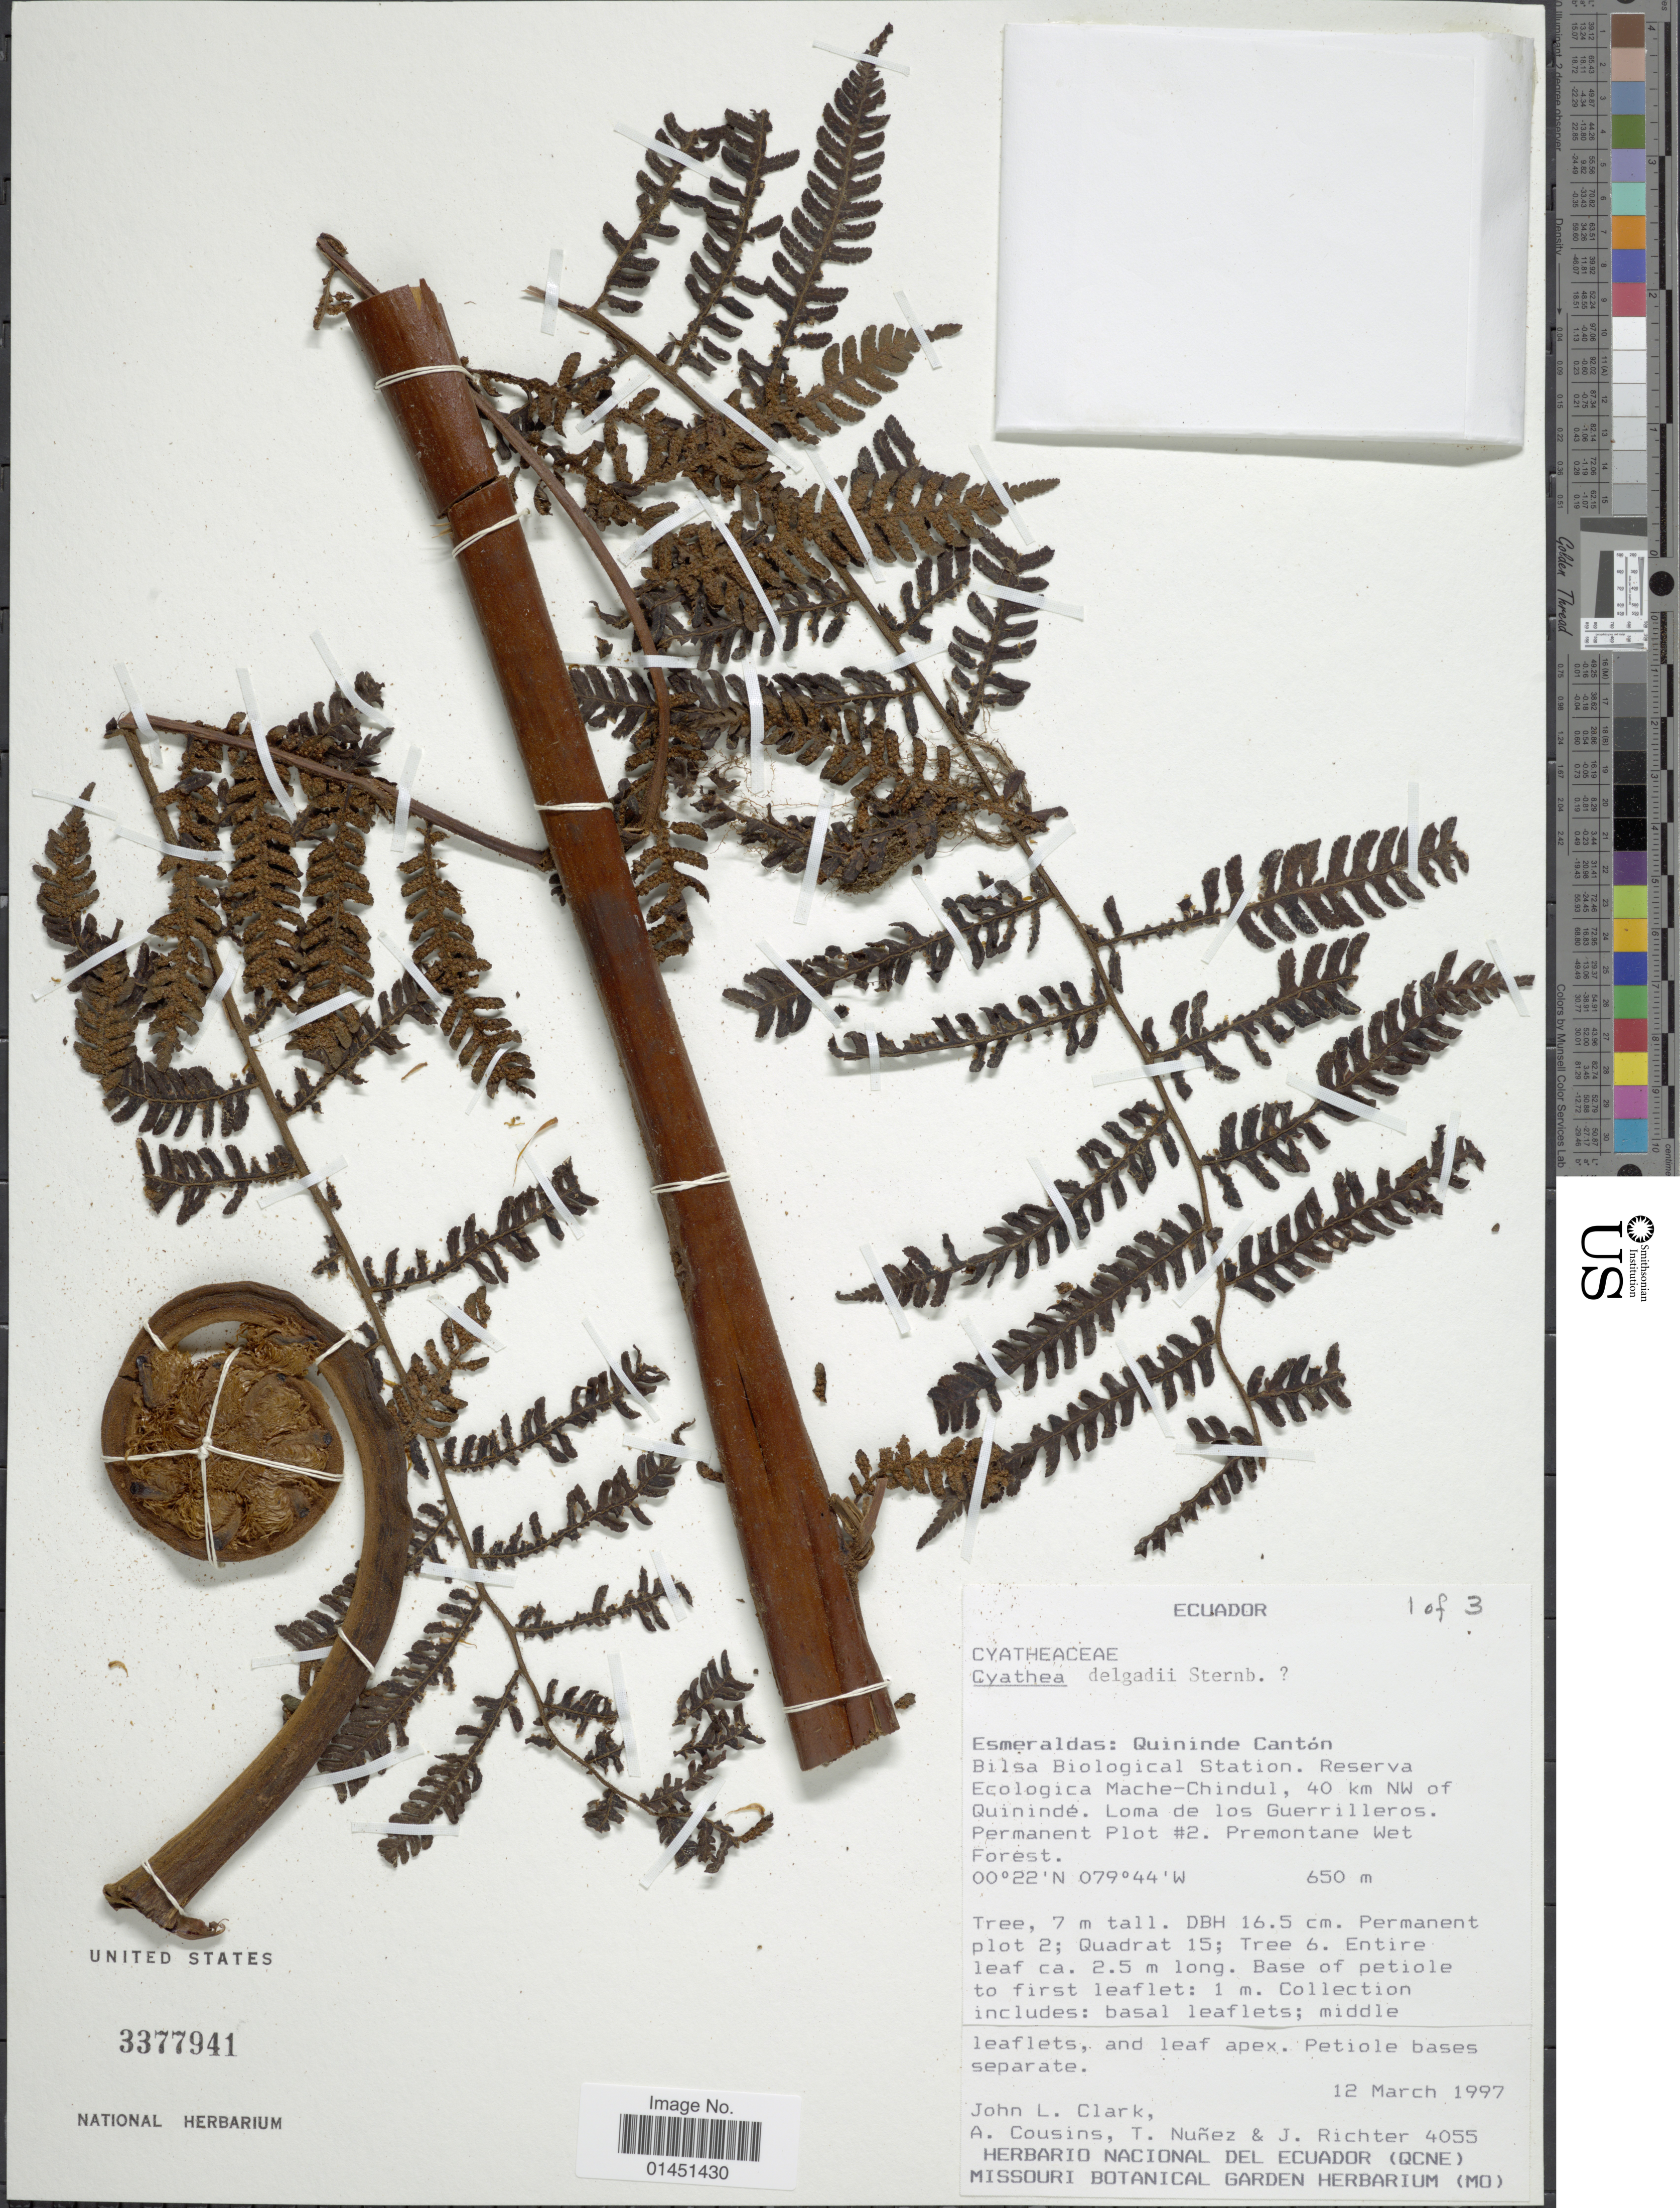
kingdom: Plantae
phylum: Tracheophyta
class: Polypodiopsida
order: Cyatheales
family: Cyatheaceae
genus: Cyathea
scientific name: Cyathea delgadii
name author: Pohl ex Sternb.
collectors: J. L. Clark, A. Cousins, T. Núñez & J. Richter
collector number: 4055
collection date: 1997-03-12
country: Ecuador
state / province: Esmeraldas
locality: Quininde Canton, Bilsa Biological Station. Reserva Ecologica Mache-Chindul, 40 km NW of Quininde. Loma de los Guerrilleros. Permanent Plot #2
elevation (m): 650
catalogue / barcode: US 3377941